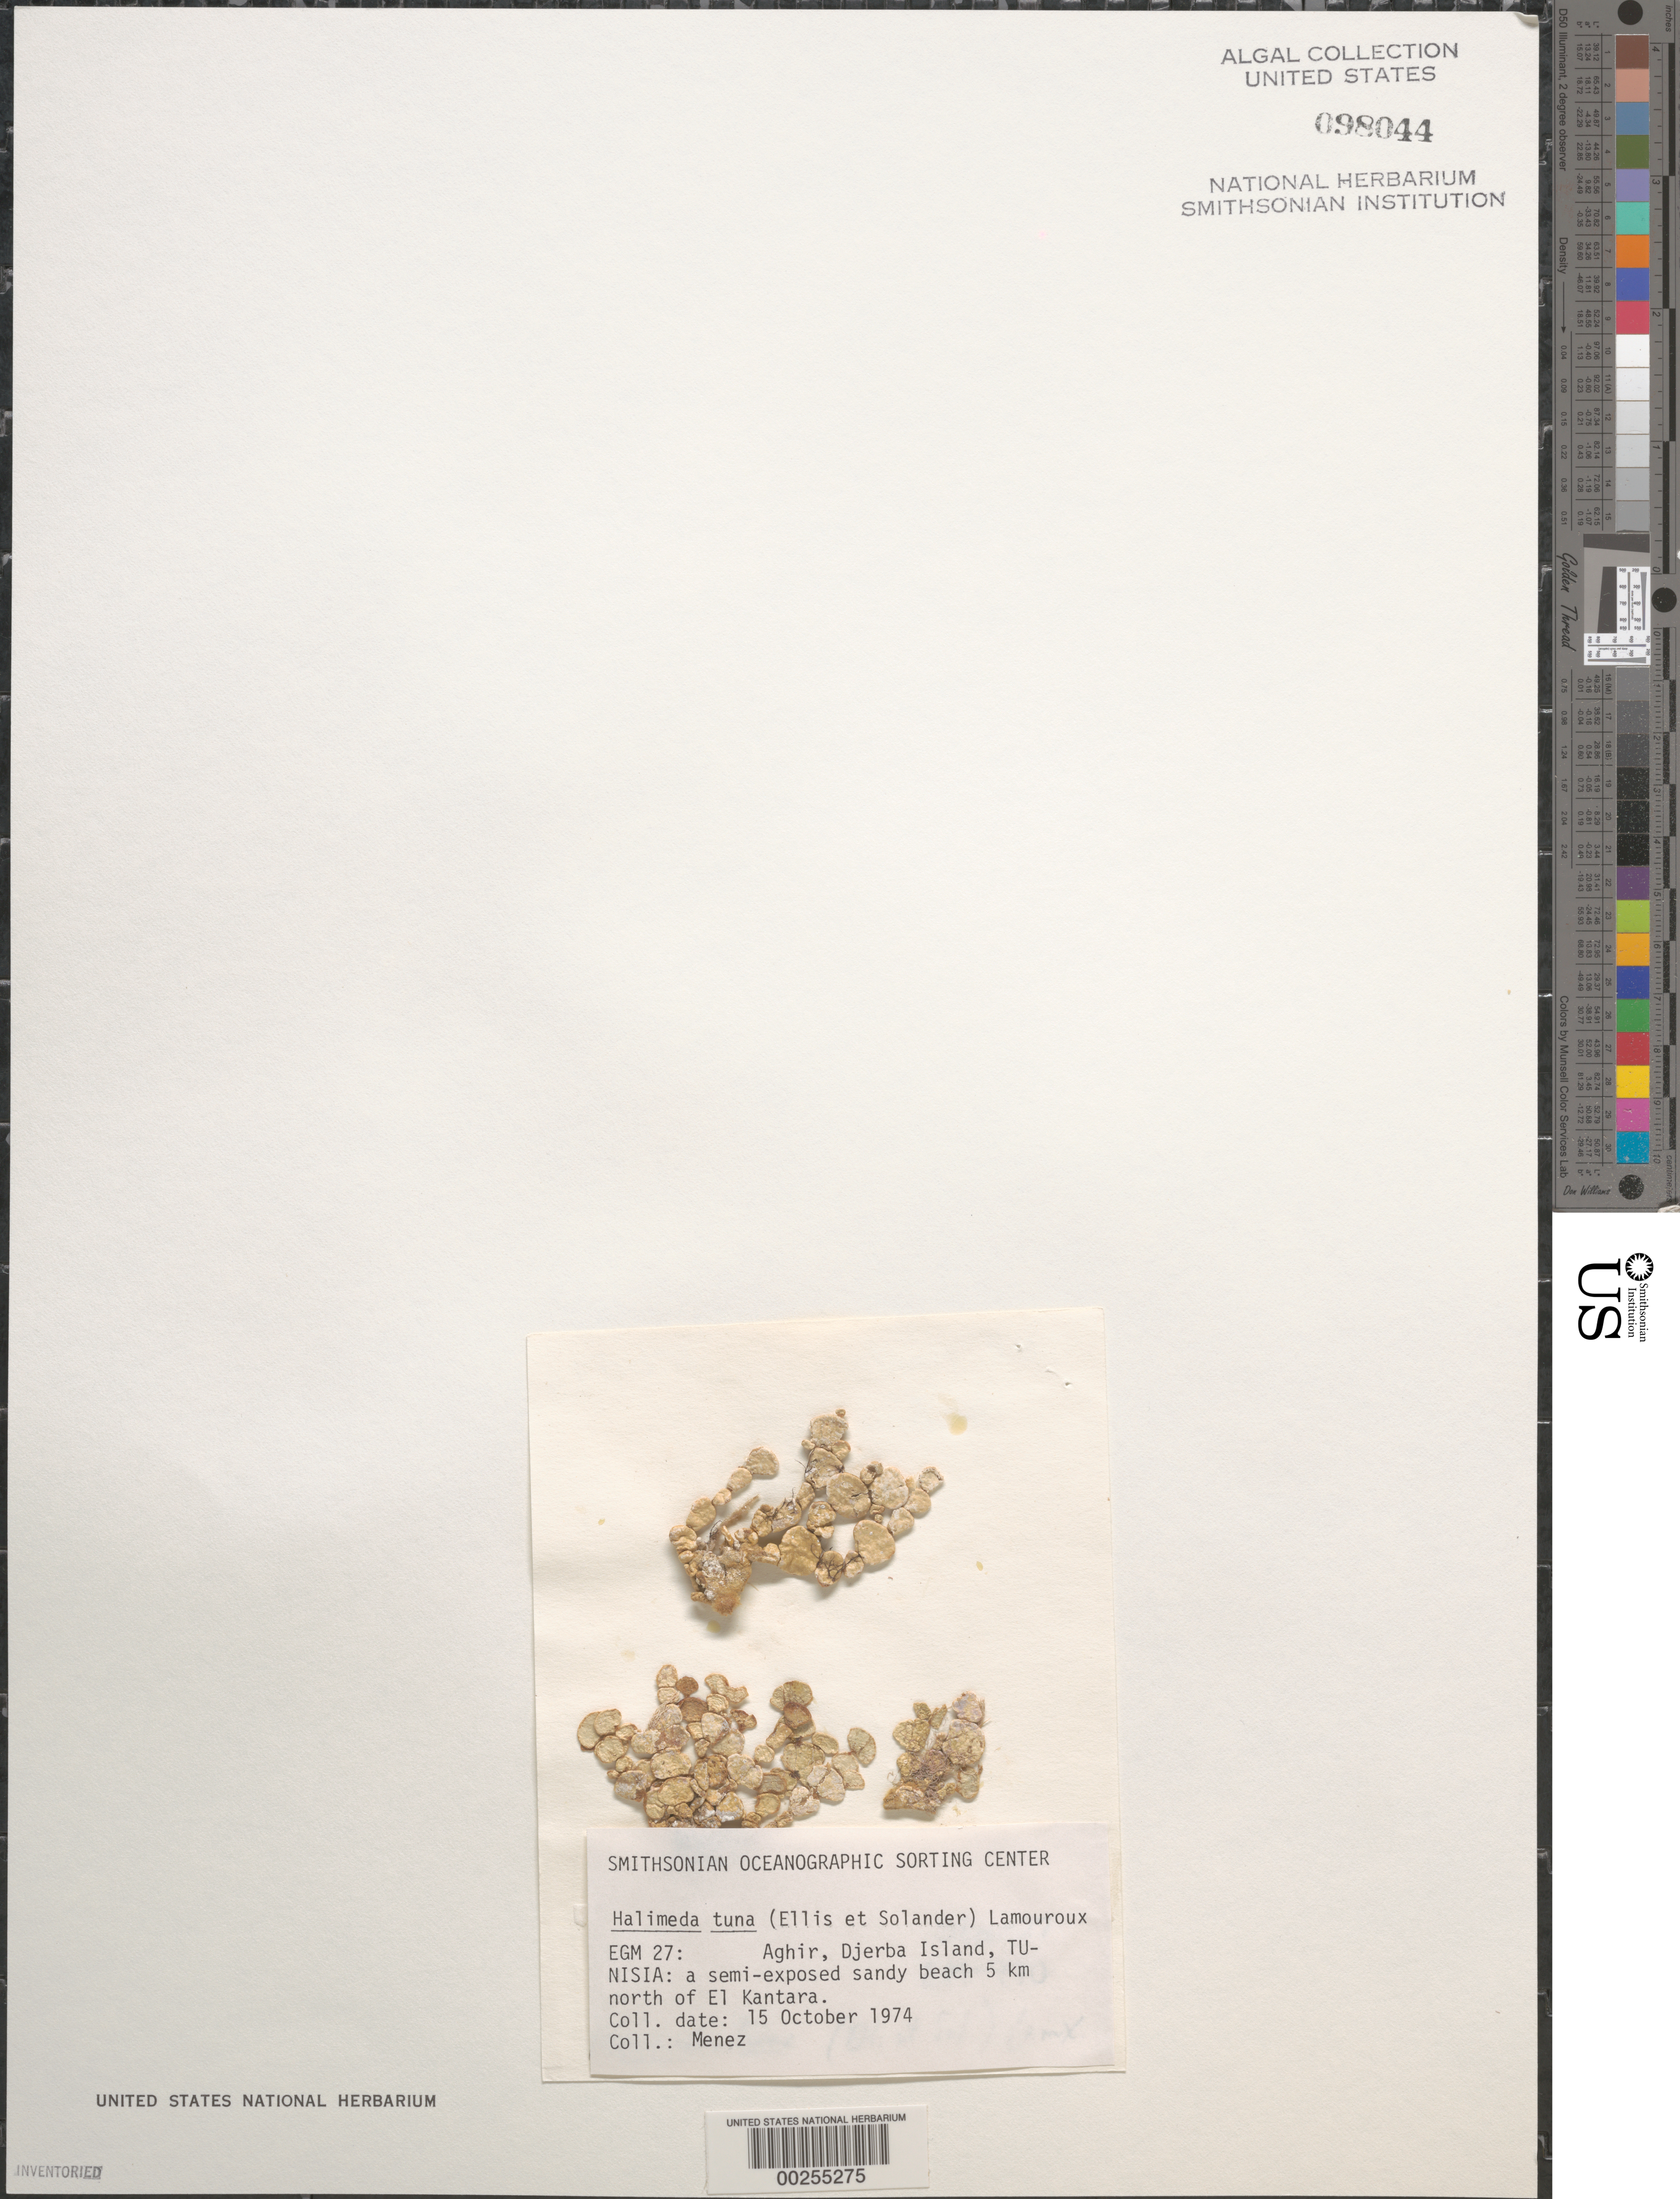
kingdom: Plantae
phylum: Chlorophyta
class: Ulvophyceae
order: Bryopsidales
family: Halimedaceae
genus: Halimeda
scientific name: Halimeda tuna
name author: (J. Ellis & Sol.) J.V.Lamouroux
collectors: Meñez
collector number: EGM 27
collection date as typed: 15 Oct 1974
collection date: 1974-10-15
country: Tunisia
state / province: Medenine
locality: Aghir, djerba island, five km north of el kantara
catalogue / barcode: US 98044